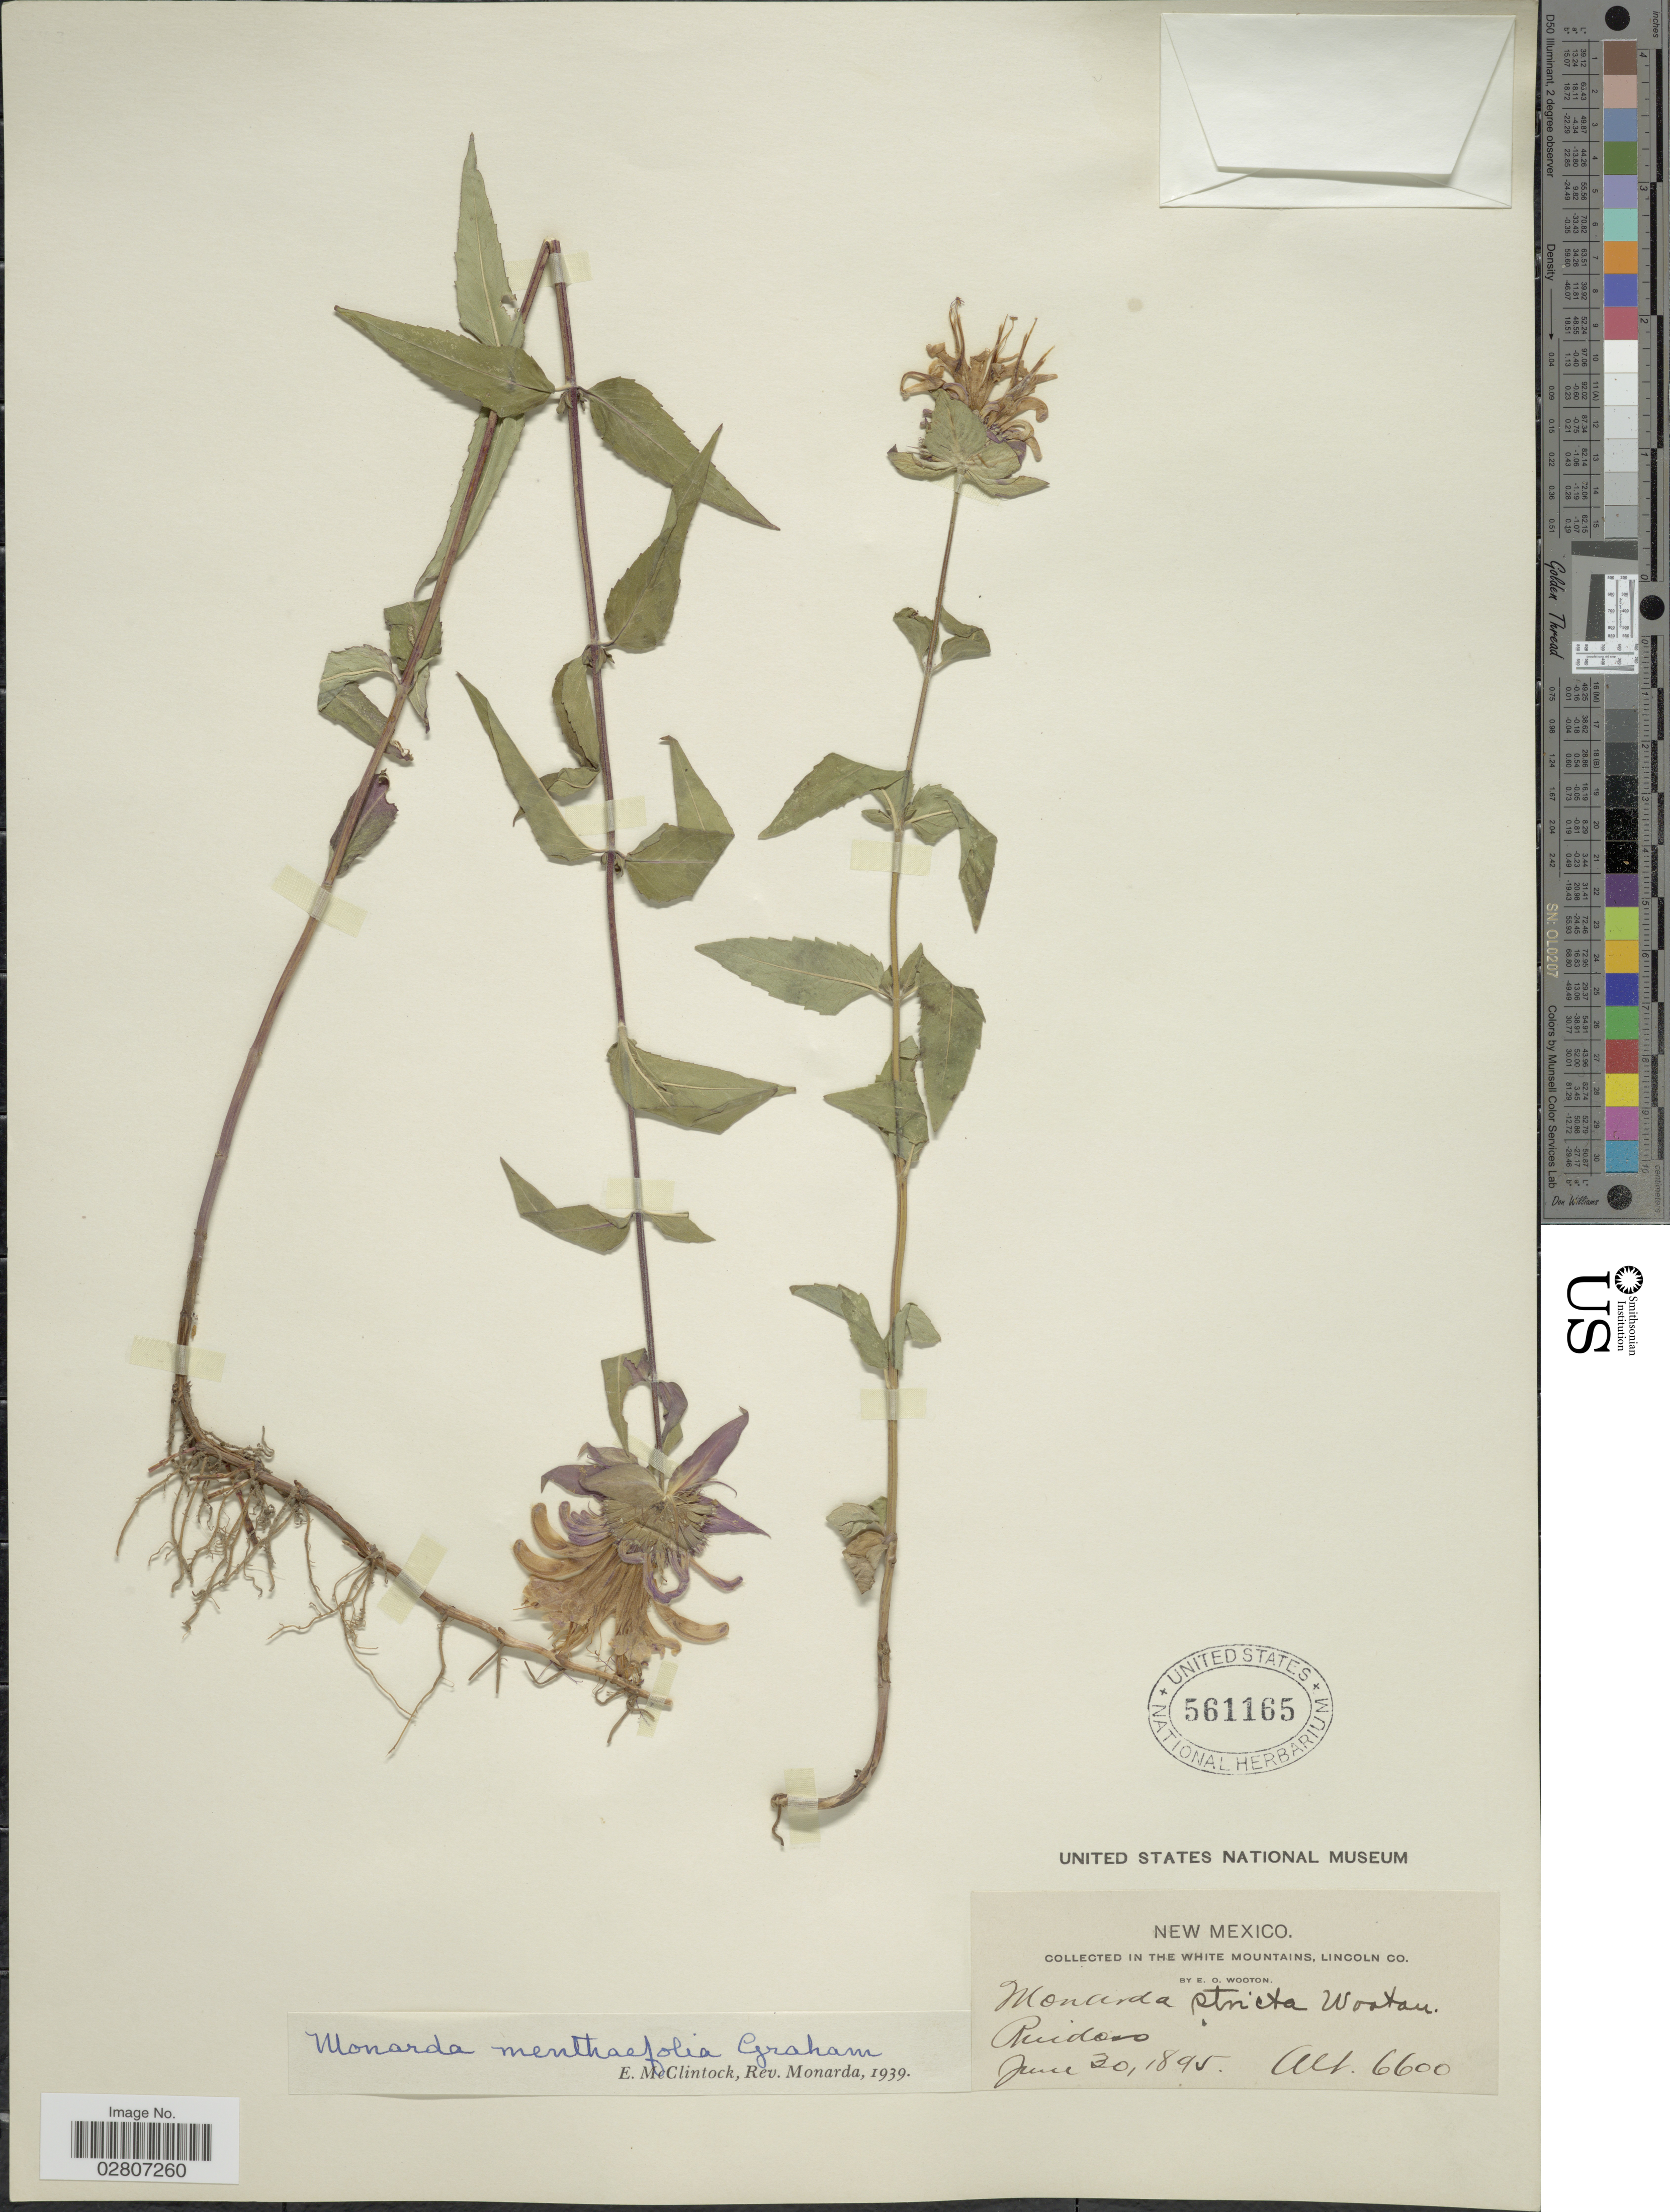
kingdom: Plantae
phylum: Tracheophyta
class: Magnoliopsida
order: Lamiales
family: Lamiaceae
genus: Monarda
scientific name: Monarda fistulosa var. menthifolia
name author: (Graham) Fernald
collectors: E. O. Wooton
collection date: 1895-06-30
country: United States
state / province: New Mexico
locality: In the White Mountains, Lincoln County. Ruidoso.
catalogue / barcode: US 561165